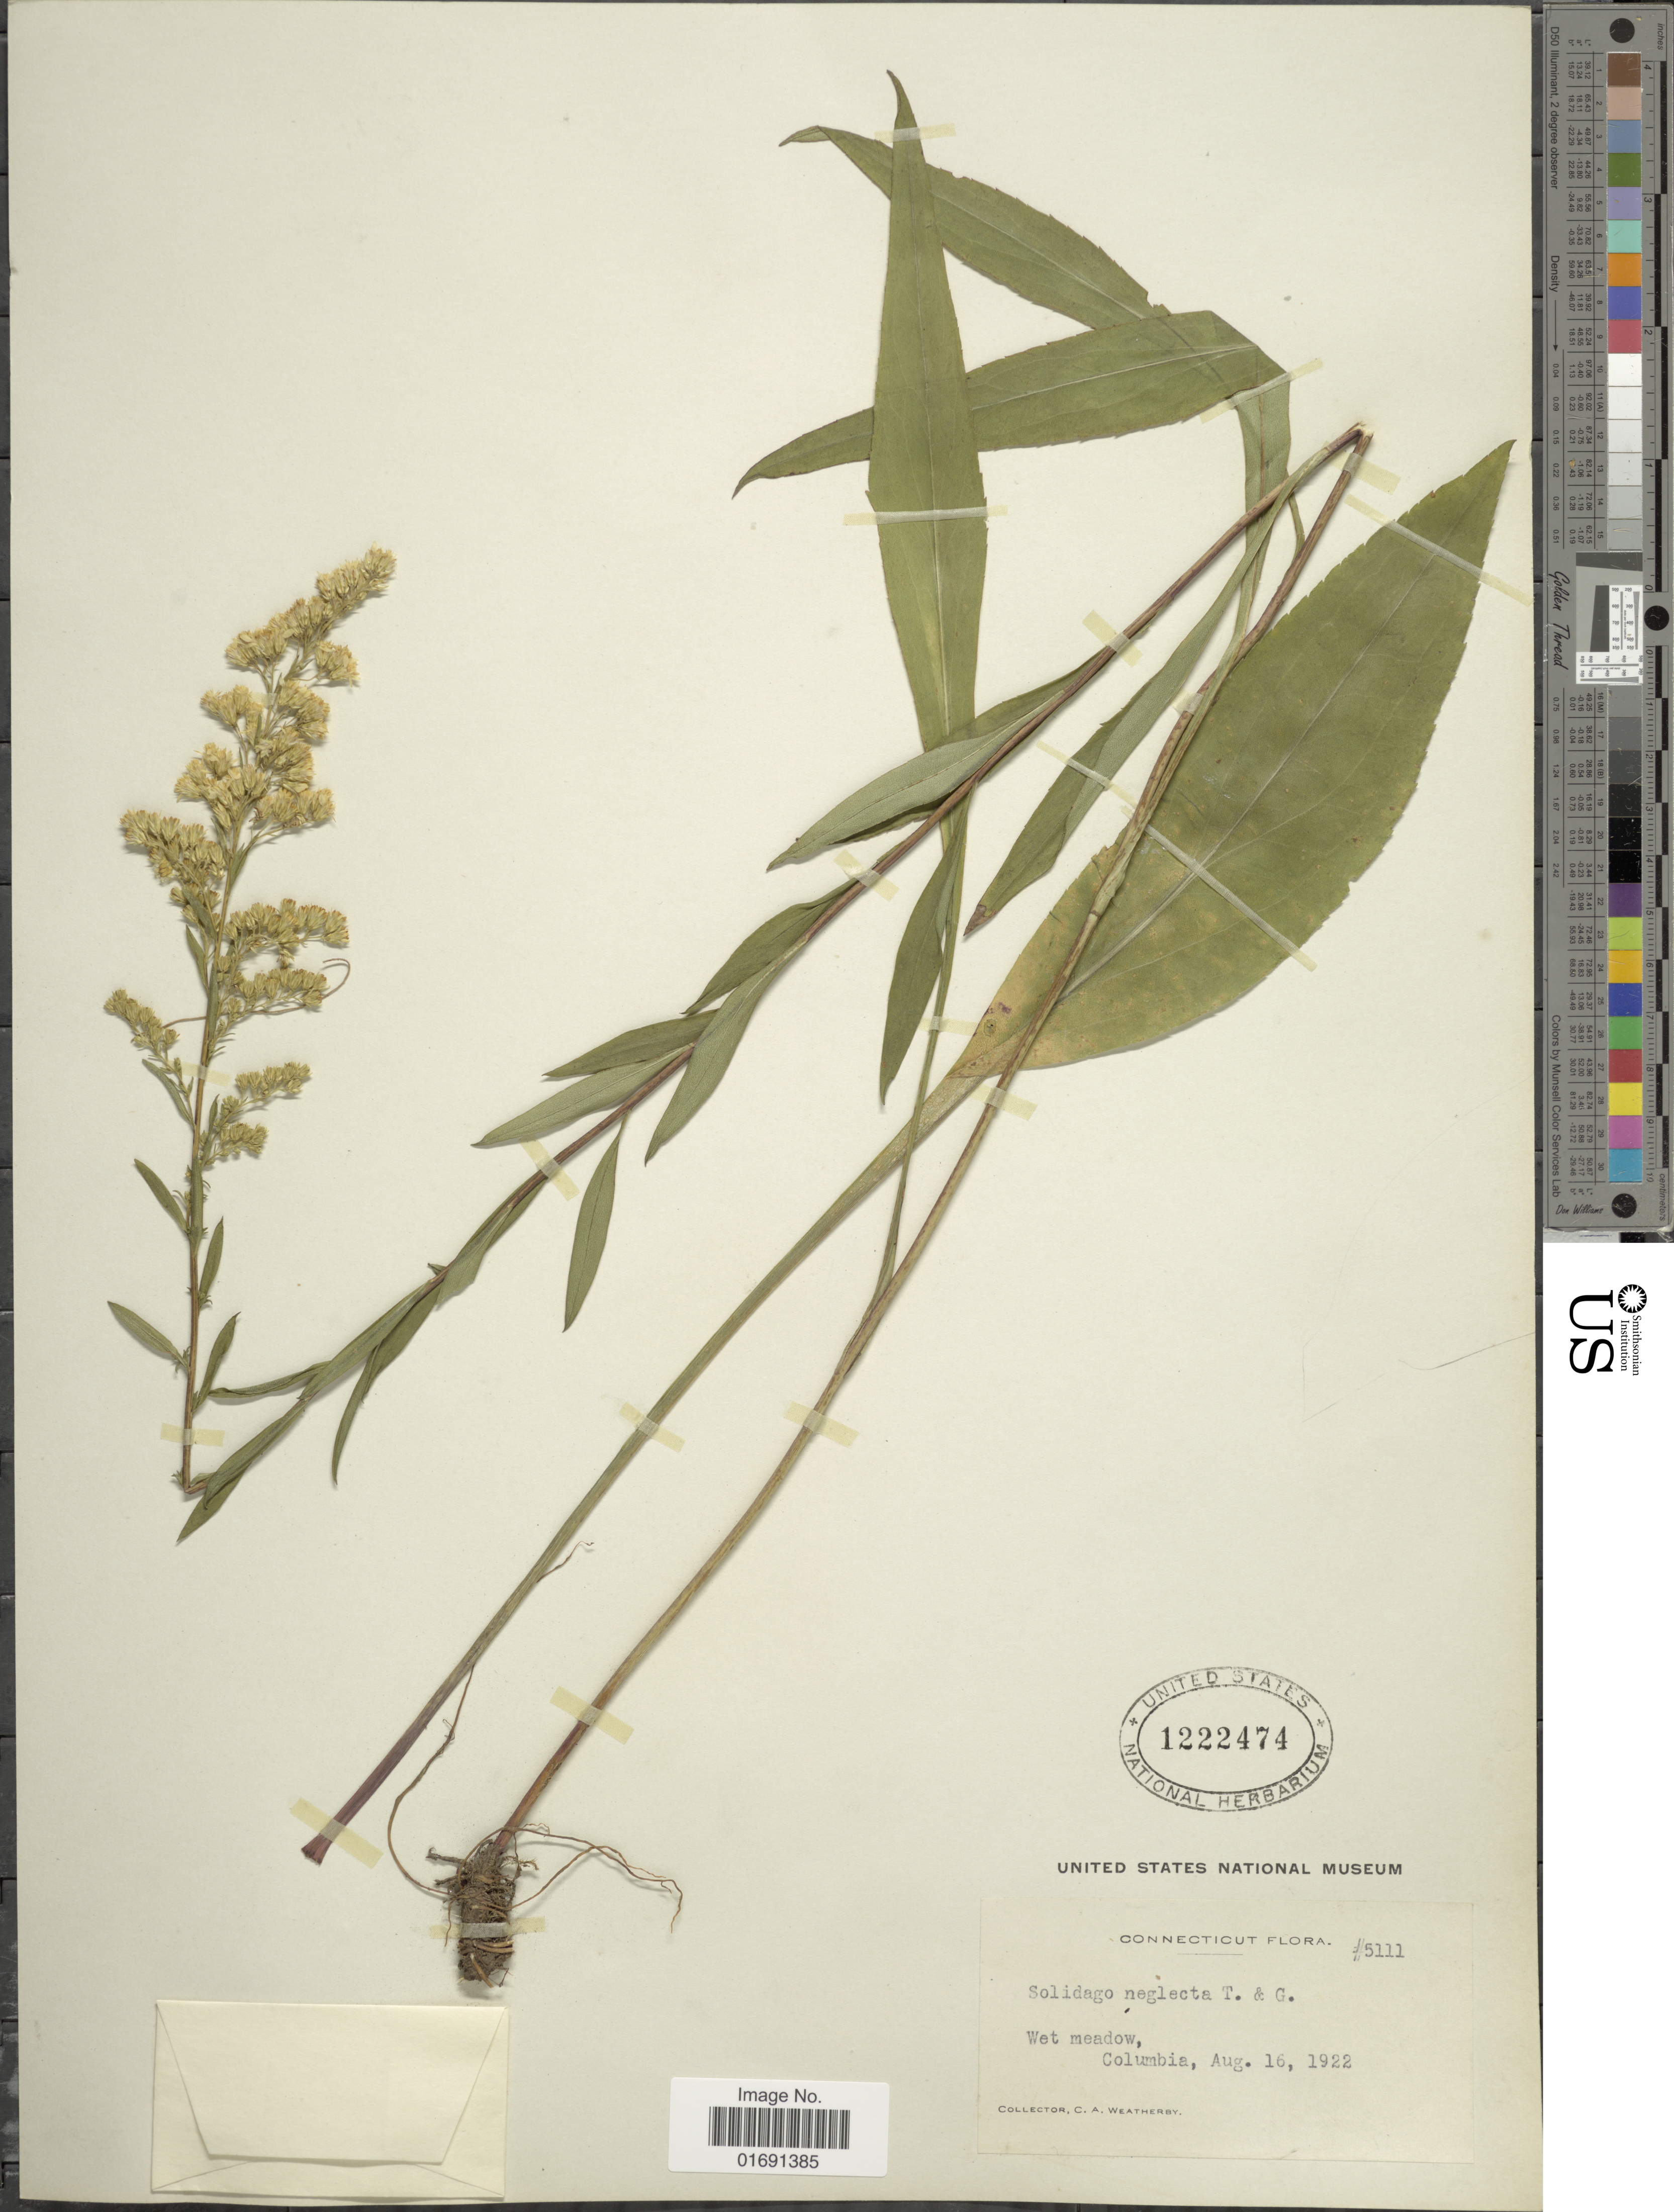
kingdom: Plantae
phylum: Tracheophyta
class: Magnoliopsida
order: Asterales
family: Asteraceae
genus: Solidago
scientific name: Solidago uniligulata var. neglecta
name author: Fernald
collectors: C. A. Weatherby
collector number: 5111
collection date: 1922-08-16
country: United States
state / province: Connecticut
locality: Columbia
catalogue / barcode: US 1222474